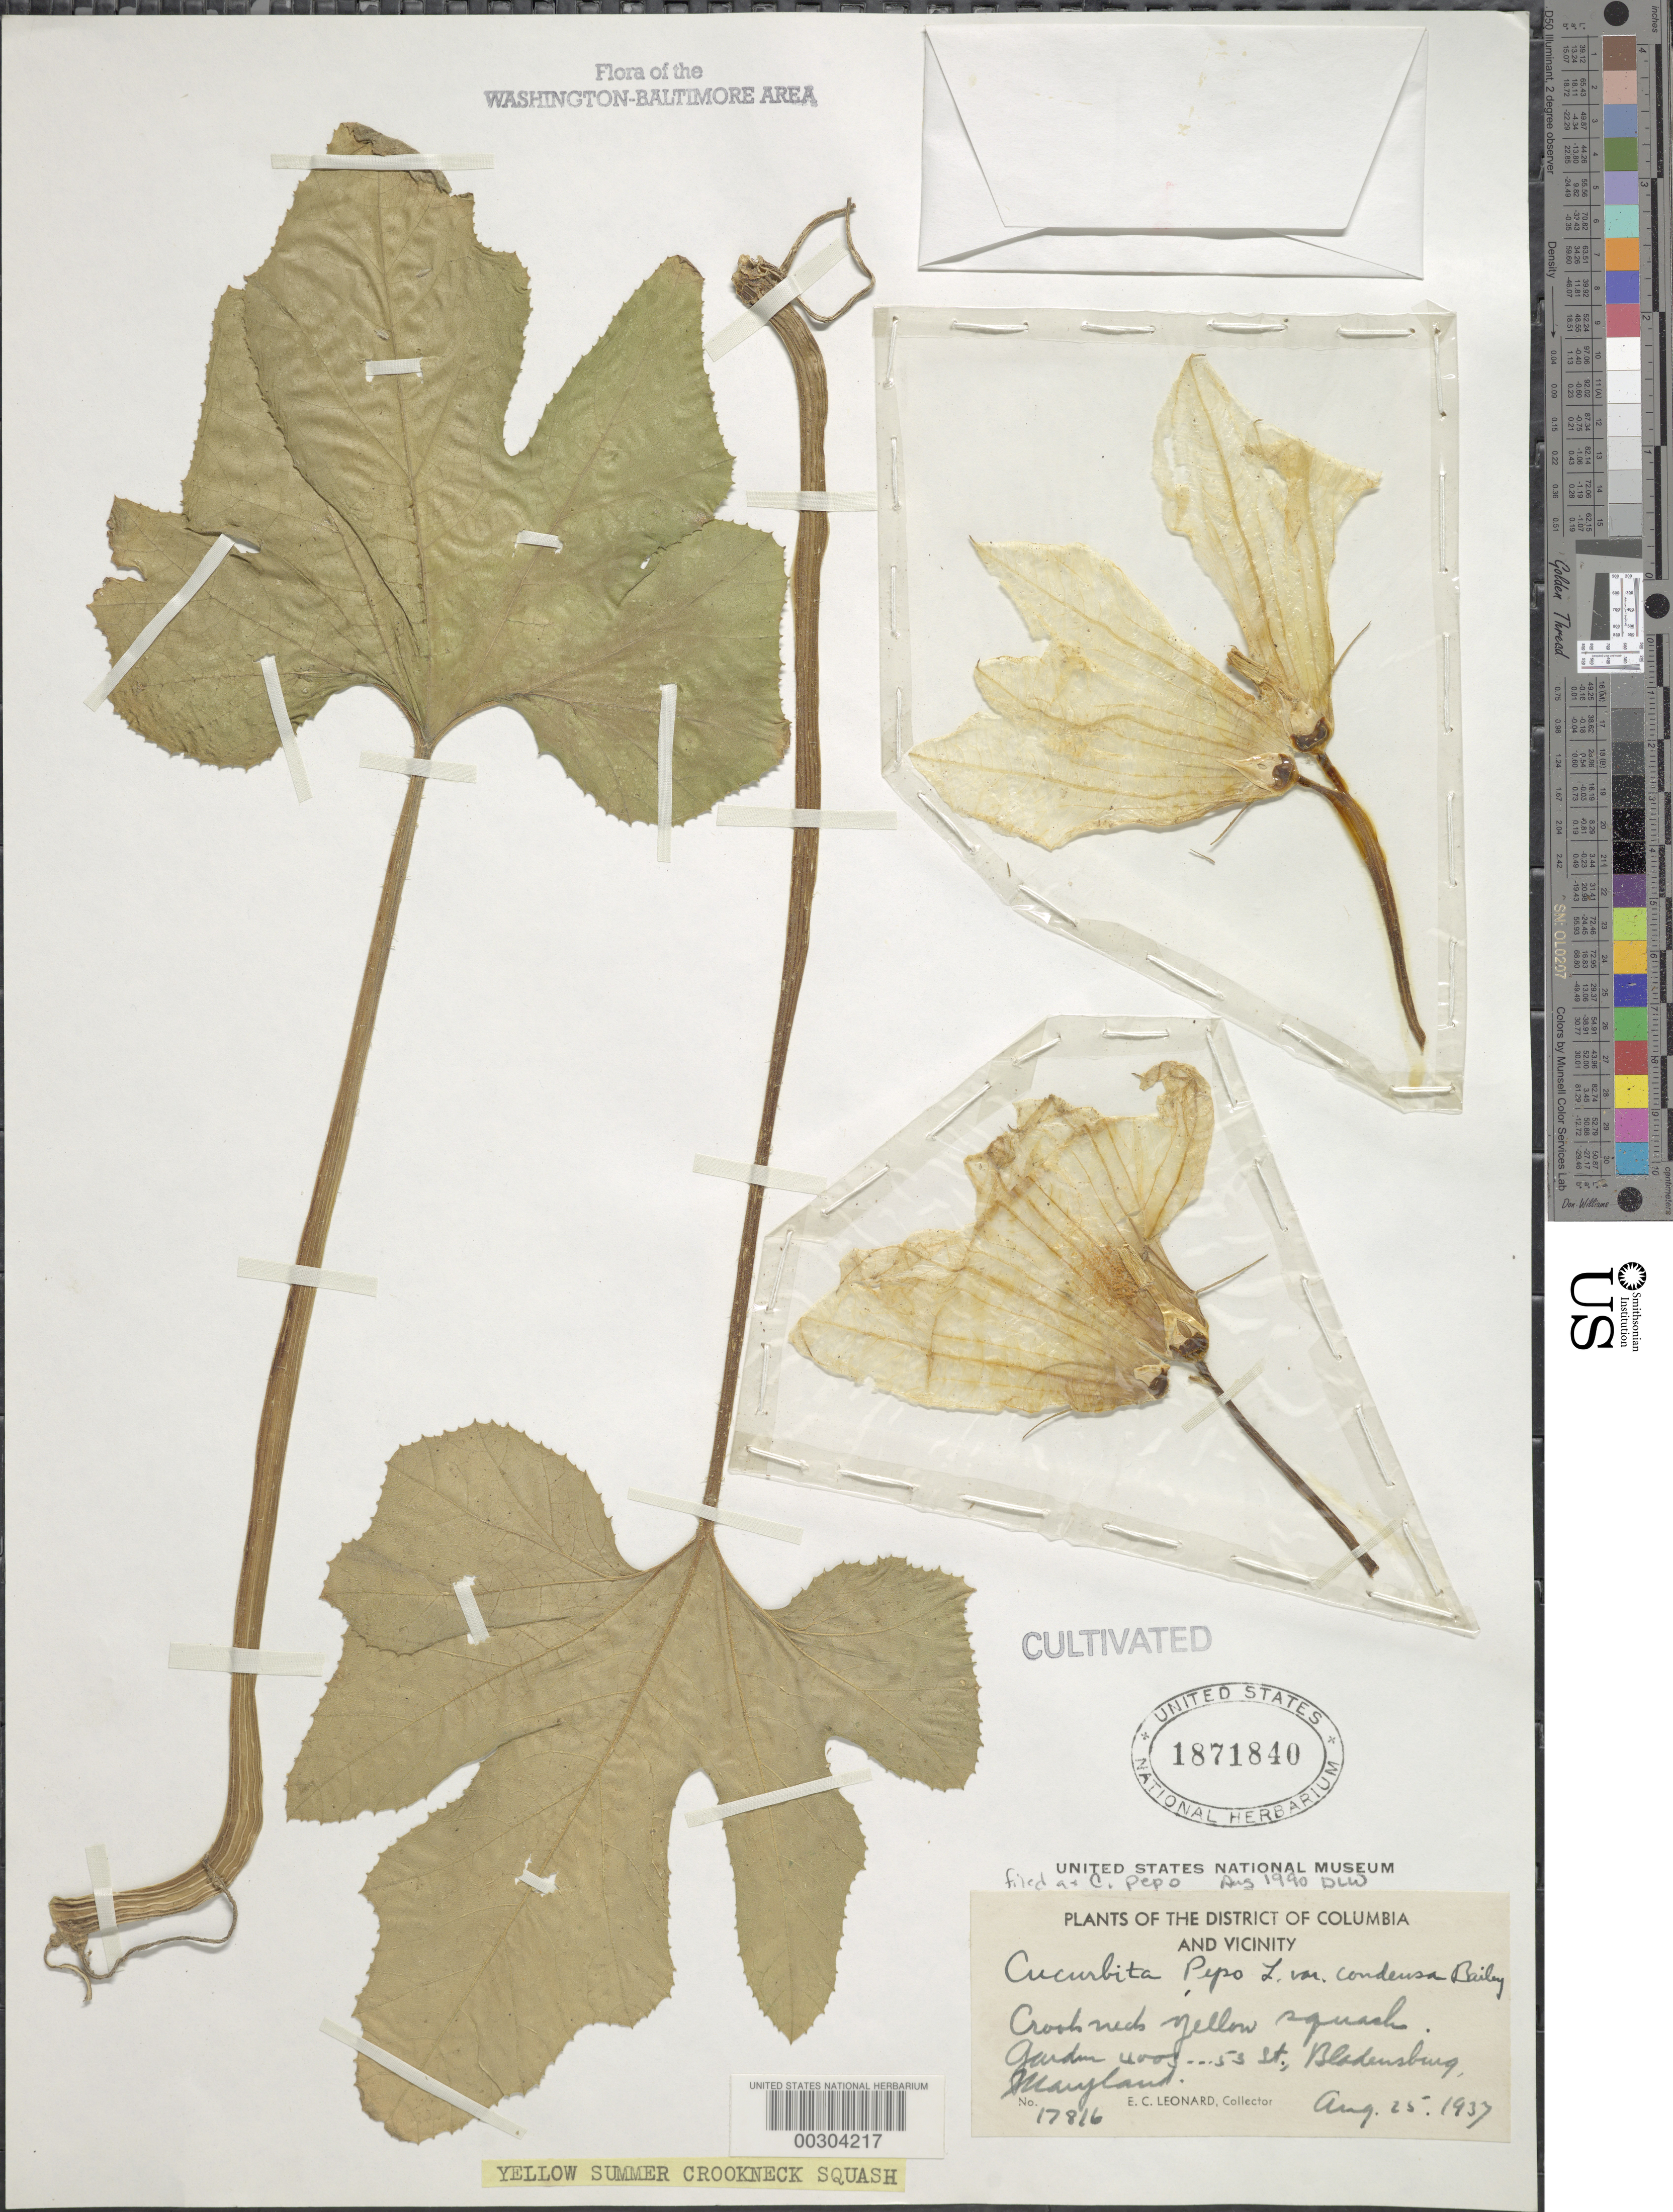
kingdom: Plantae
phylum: Tracheophyta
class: Magnoliopsida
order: Cucurbitales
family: Cucurbitaceae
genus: Cucurbita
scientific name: Cucurbita pepo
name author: L.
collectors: E. C. Leonard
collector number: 17816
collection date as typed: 25 Aug 1937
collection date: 1937-08-25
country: United States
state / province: Maryland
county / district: Prince George's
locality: Bladensburg, Decatur Heights, 4003 53 St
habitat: Garden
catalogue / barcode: US 1871840